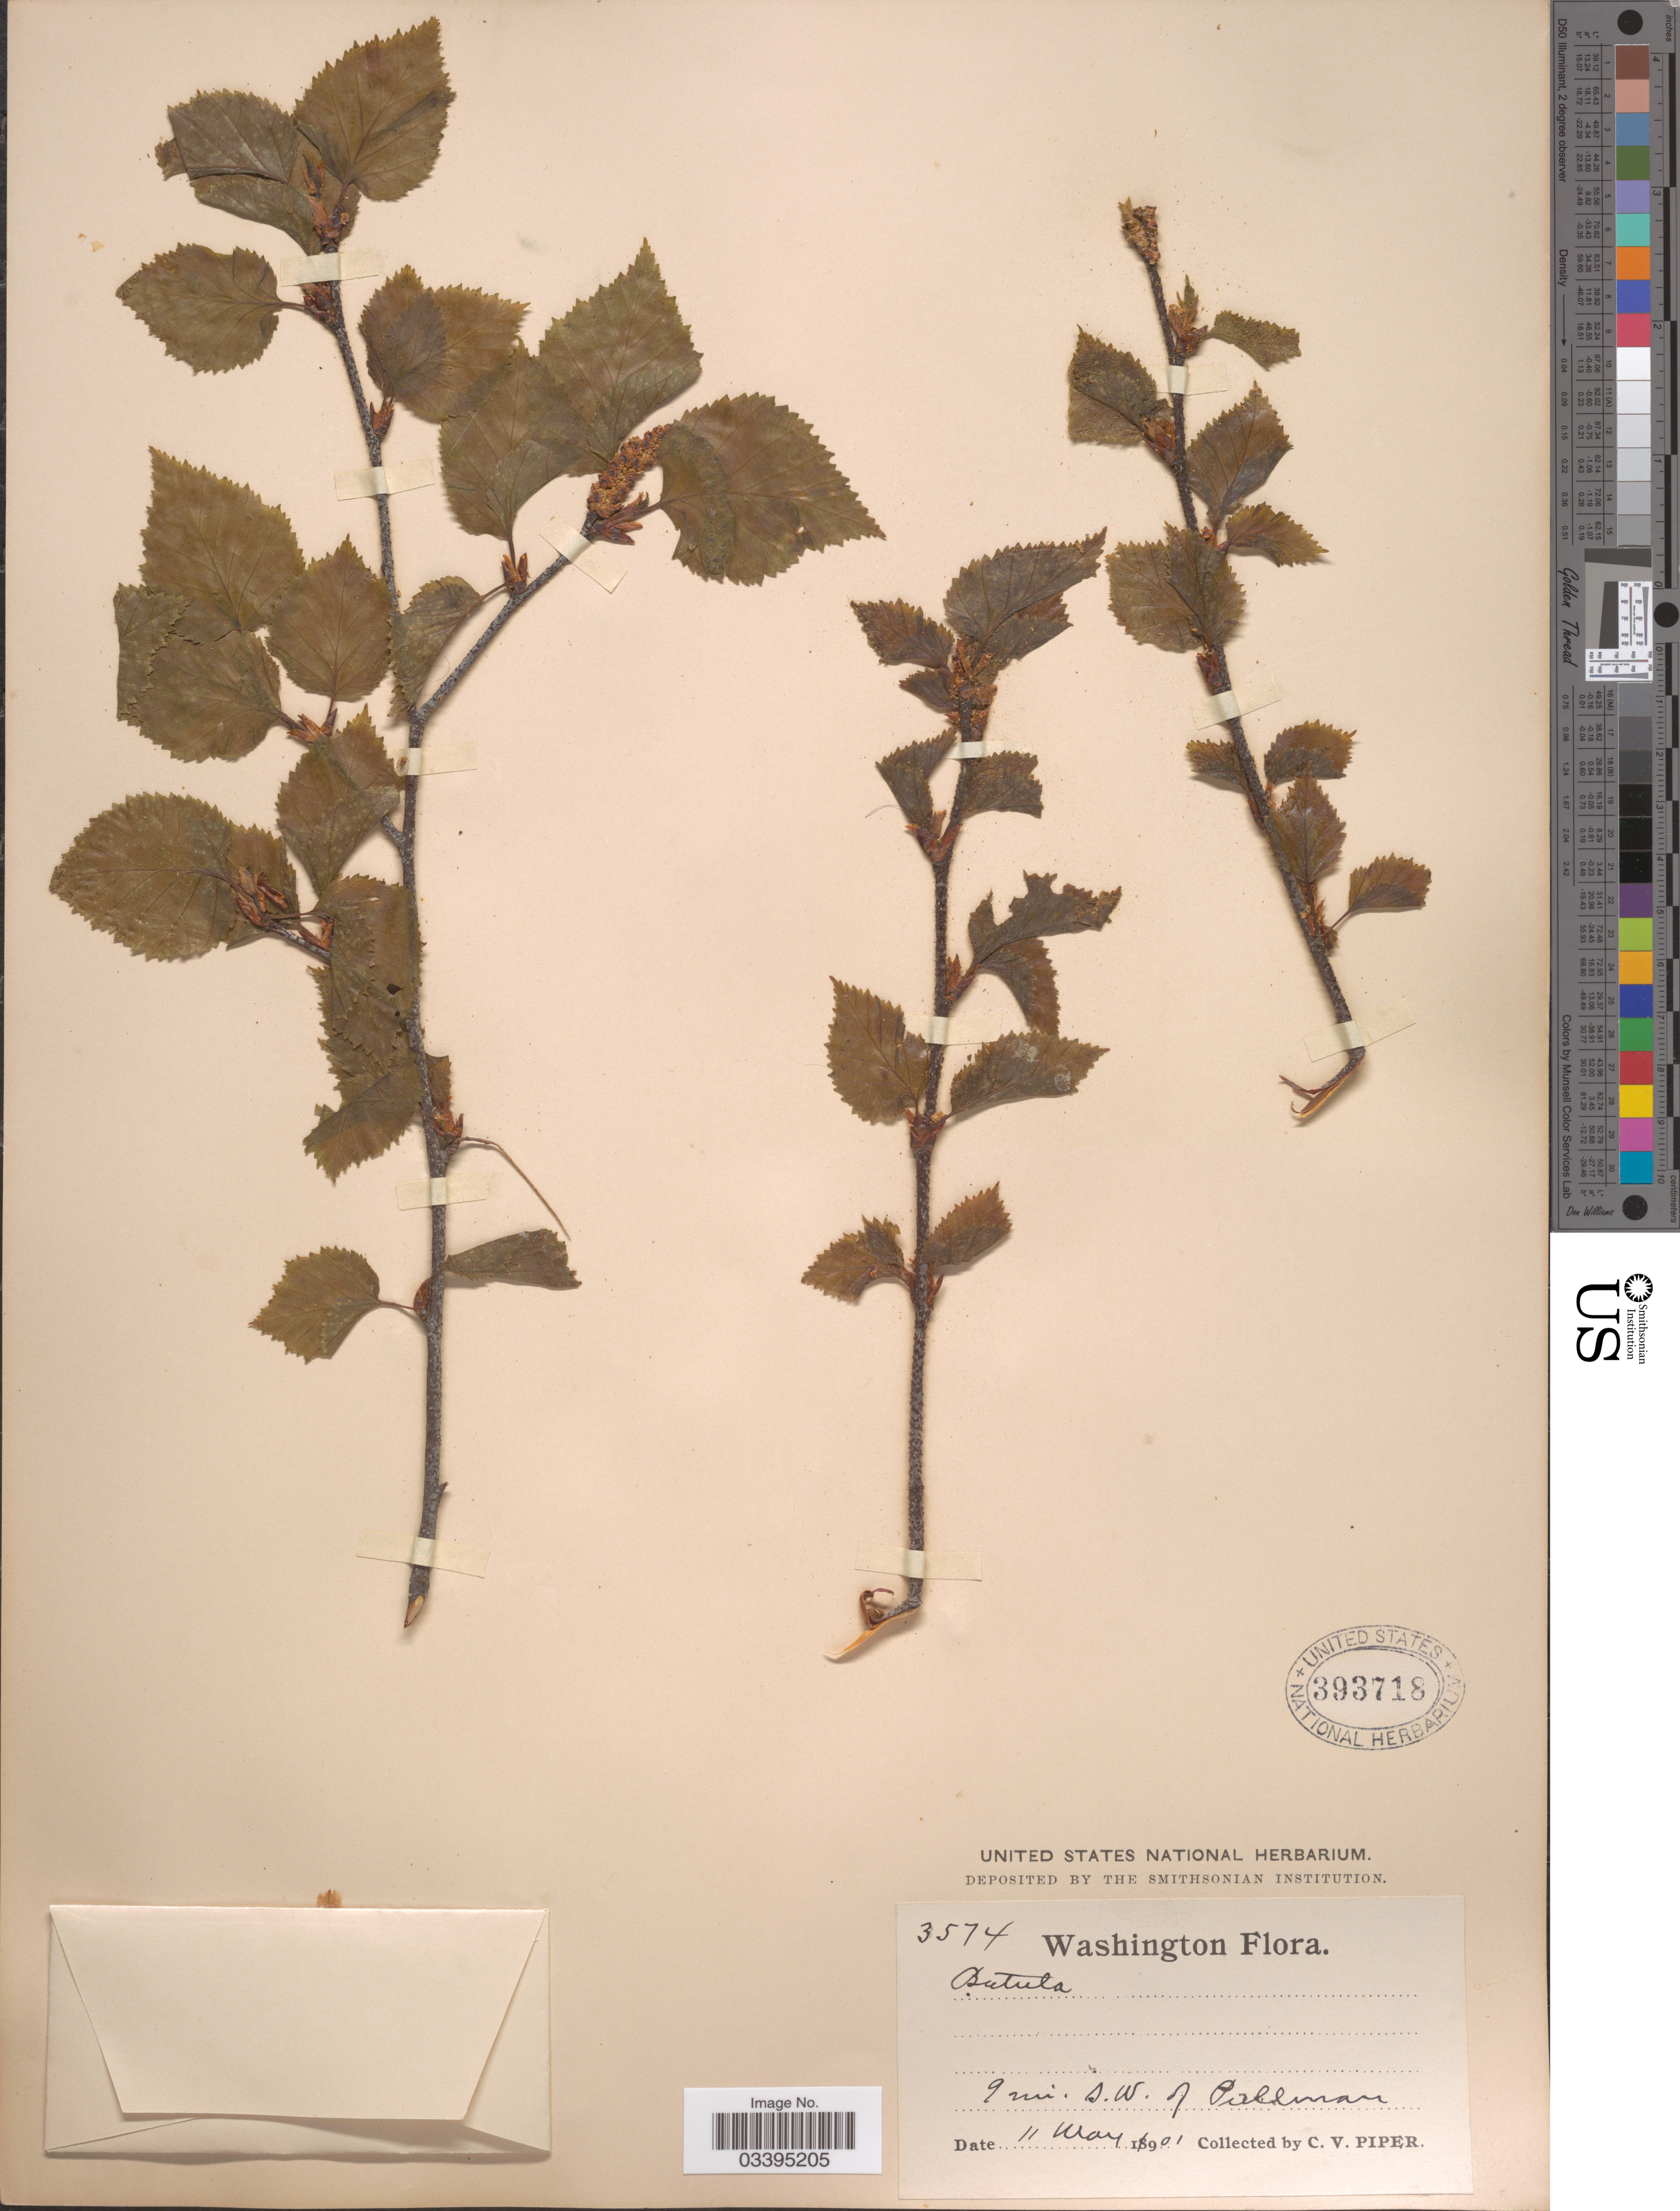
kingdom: Plantae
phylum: Tracheophyta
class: Magnoliopsida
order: Fagales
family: Betulaceae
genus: Betula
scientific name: Betula fontinalis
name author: Sarg.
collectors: C. V. Piper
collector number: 3574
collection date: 1901-05-11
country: United States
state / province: Washington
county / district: Whitman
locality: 9 mi. s.w. of Pullman.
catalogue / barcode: US 393718